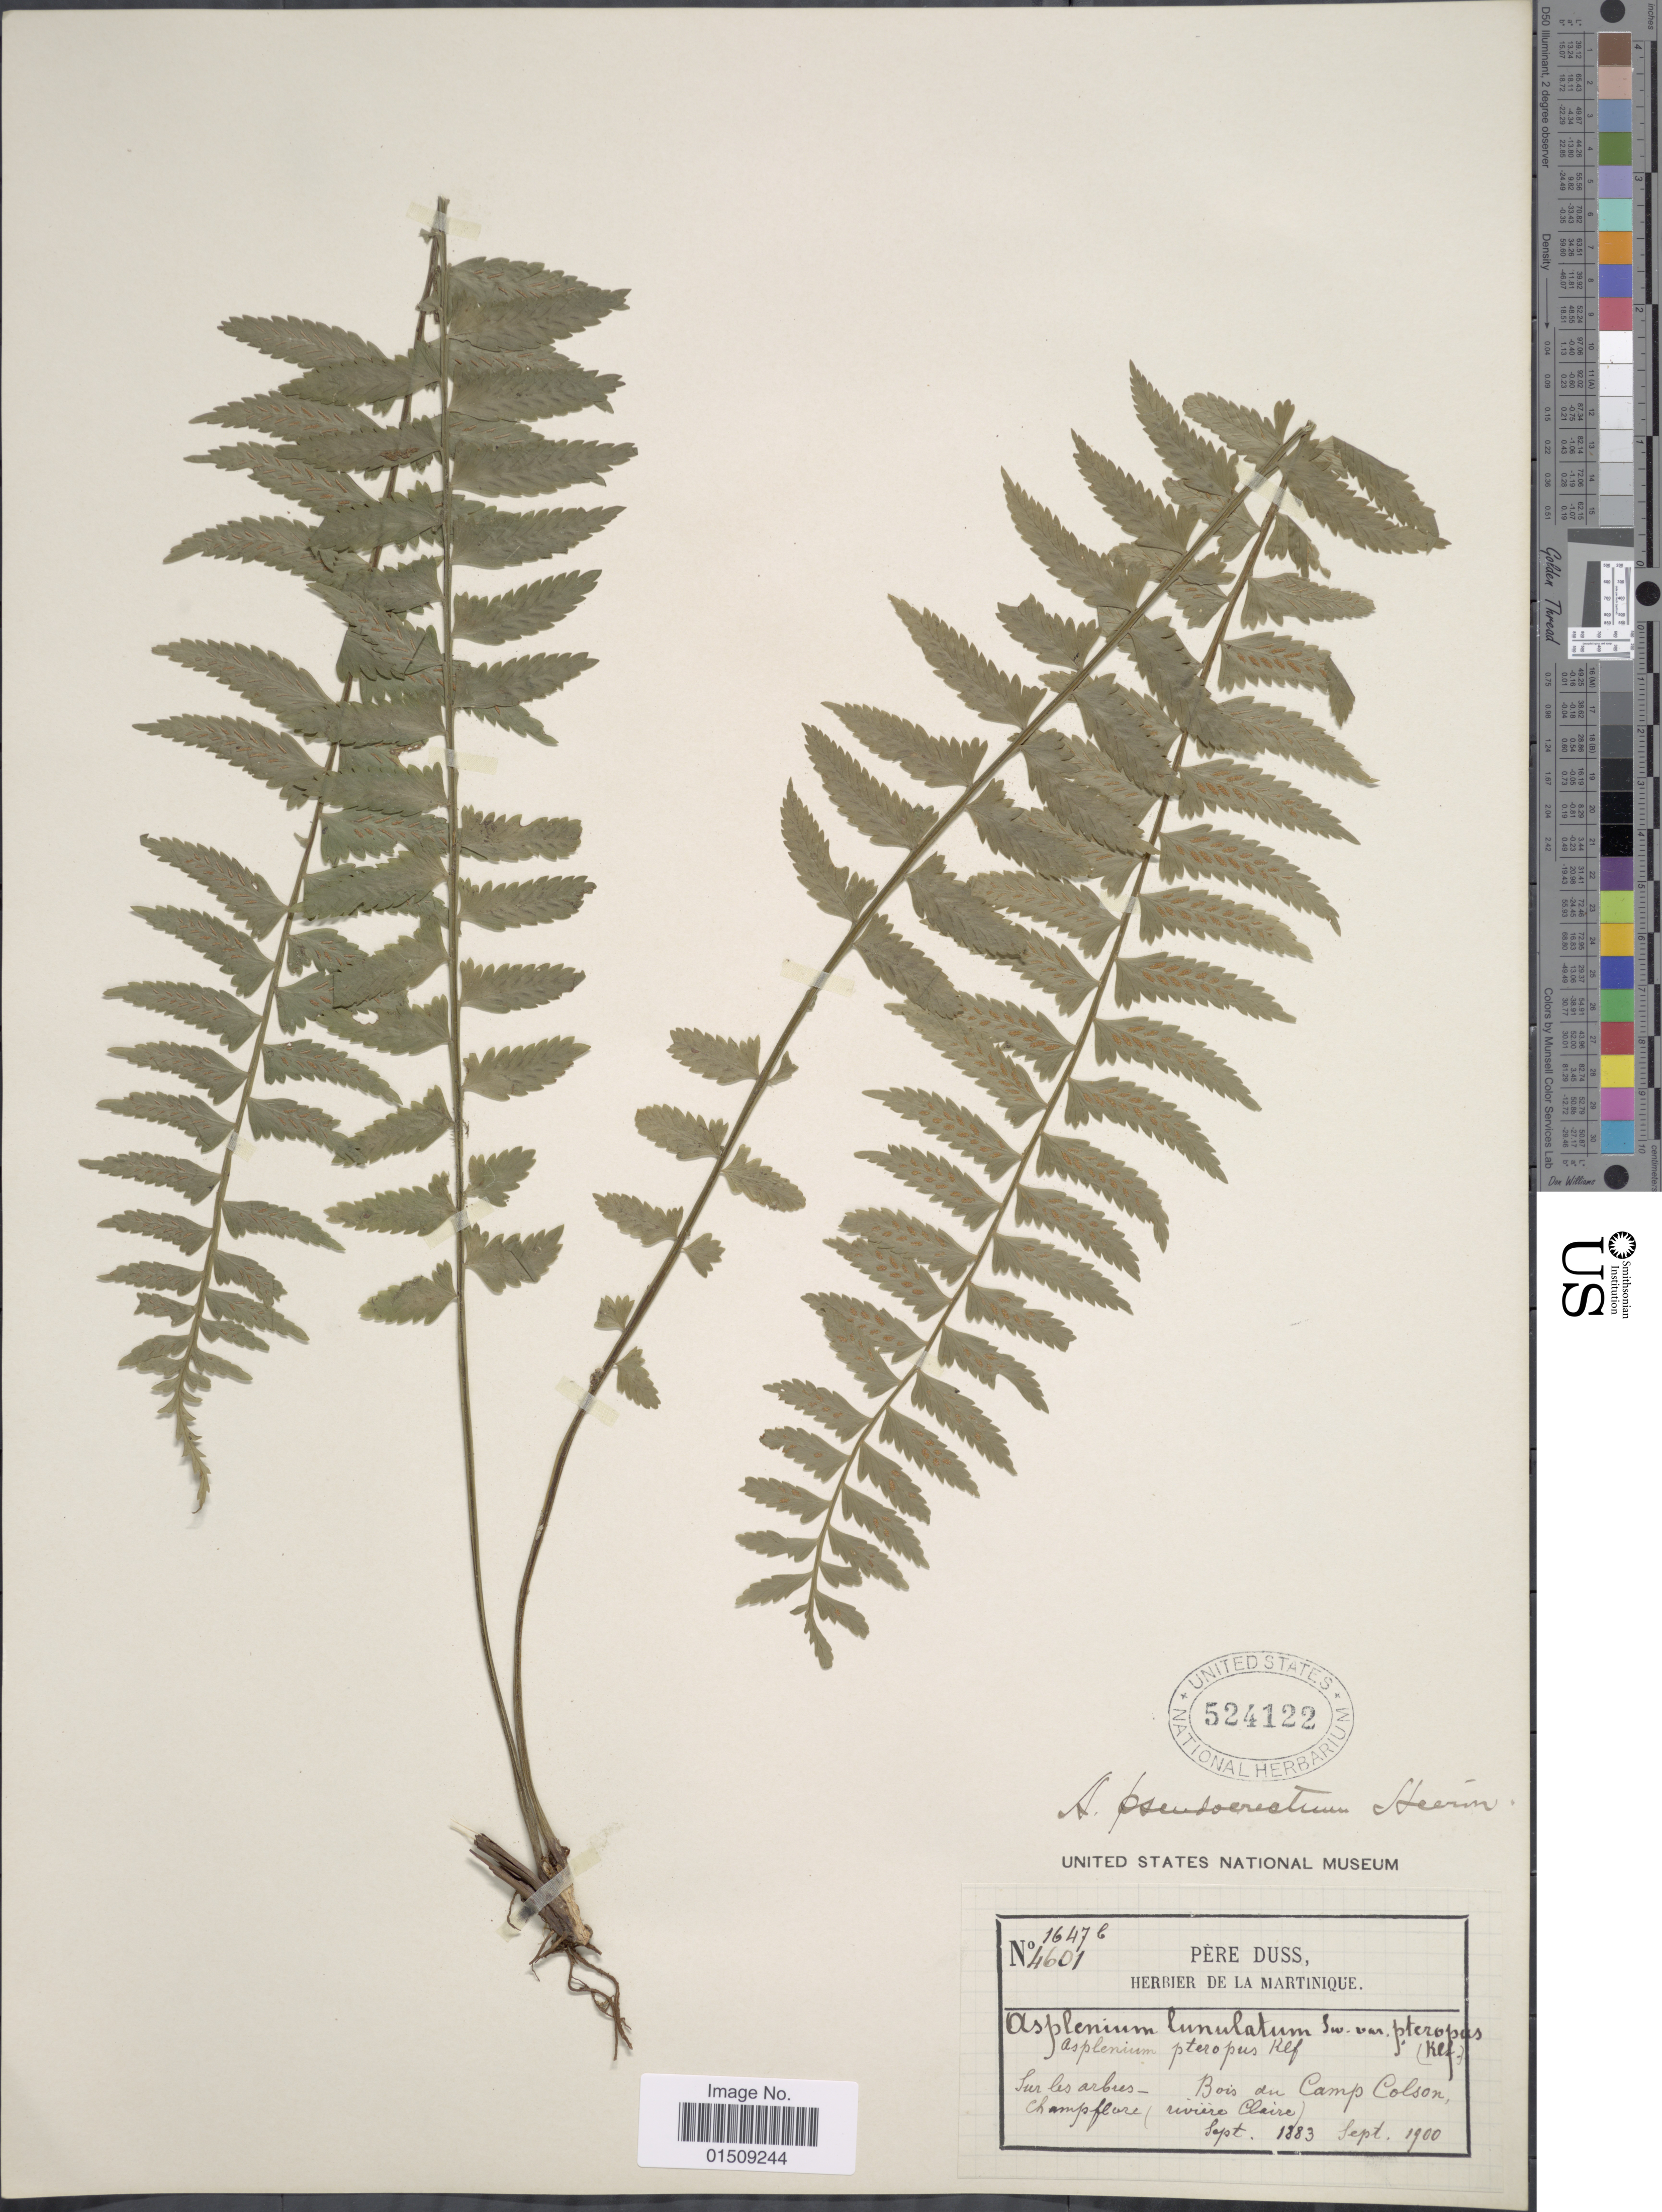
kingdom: Plantae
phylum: Tracheophyta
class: Polypodiopsida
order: Polypodiales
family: Aspleniaceae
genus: Asplenium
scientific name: Asplenium pteropus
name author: Kaulf.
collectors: Père Duss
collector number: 1647b/4601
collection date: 1883-09/1900-09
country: Martinique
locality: Sur les arbres - Bois du Camp Colson, champflore (Riviero Claire)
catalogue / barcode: US 524122